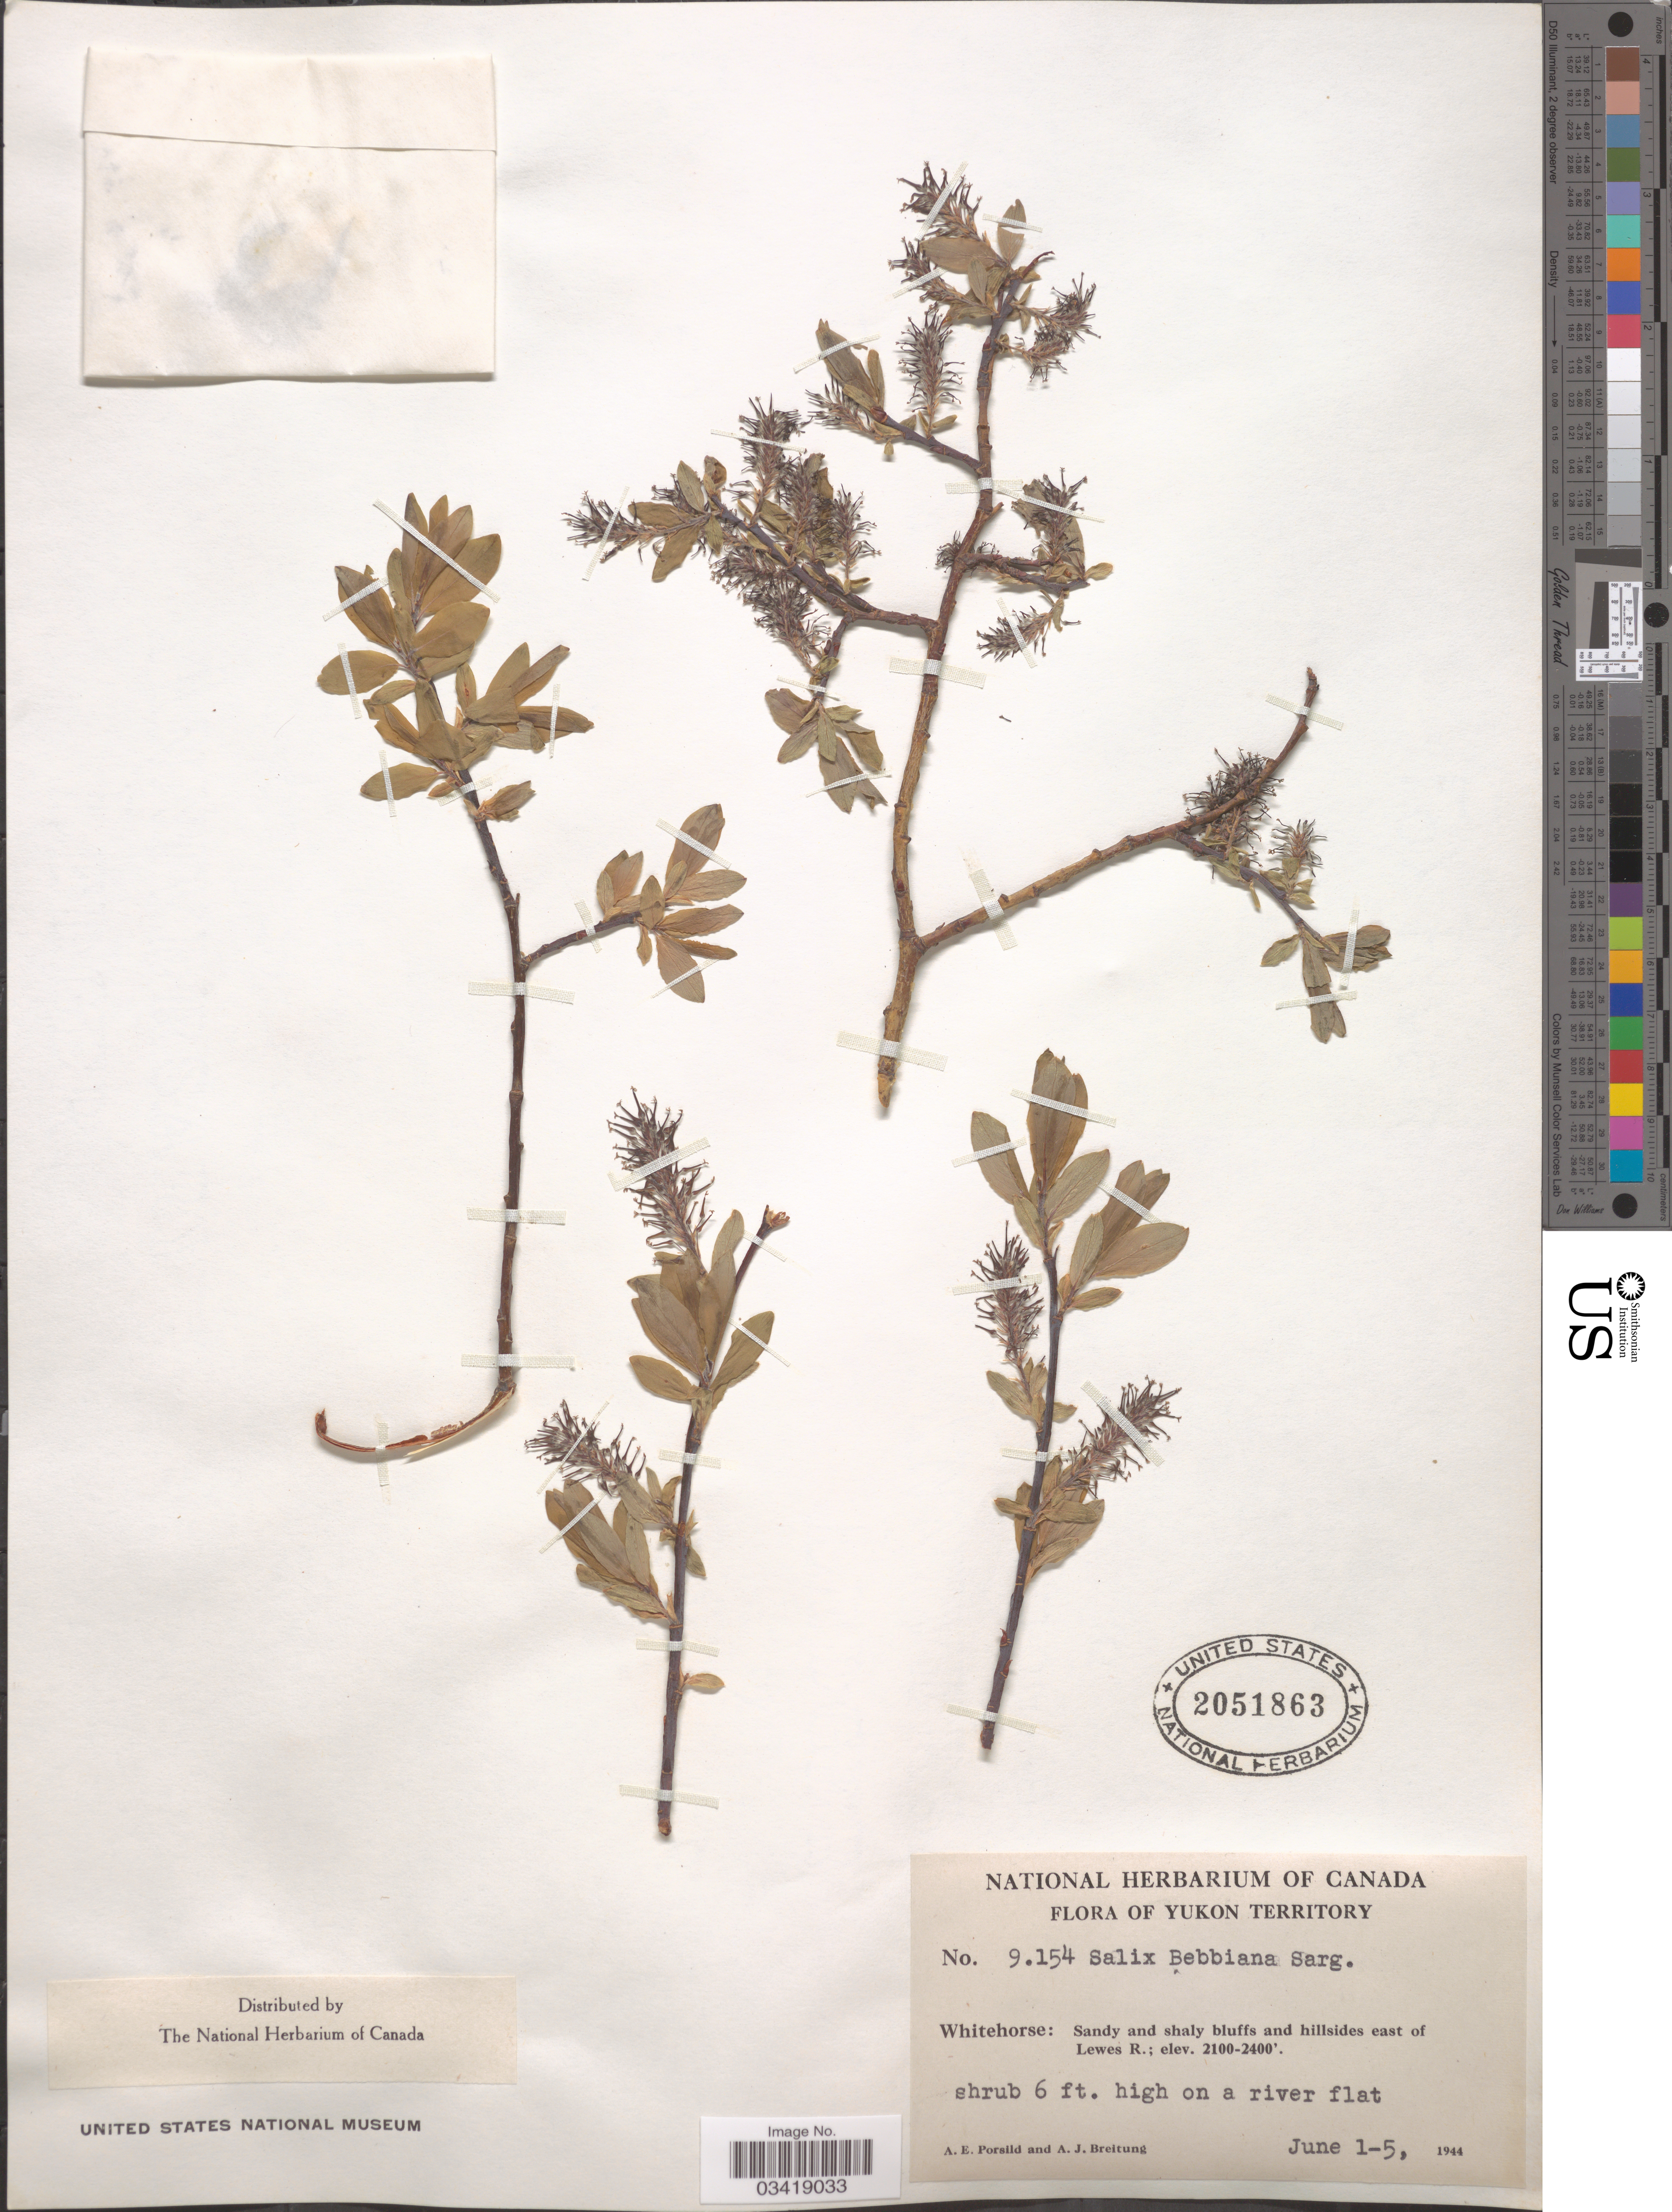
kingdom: Plantae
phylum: Tracheophyta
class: Magnoliopsida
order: Malpighiales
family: Salicaceae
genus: Salix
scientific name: Salix bebbiana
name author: Sarg.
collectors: A. E. Porsild & A. Breitung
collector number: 9154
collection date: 1944-06-01/1944-06-05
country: Canada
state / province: Yukon Territory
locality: Whitehorse: Sandy and shaly bluffs and hillsides east of Lewes R.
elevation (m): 640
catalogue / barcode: US 2051863